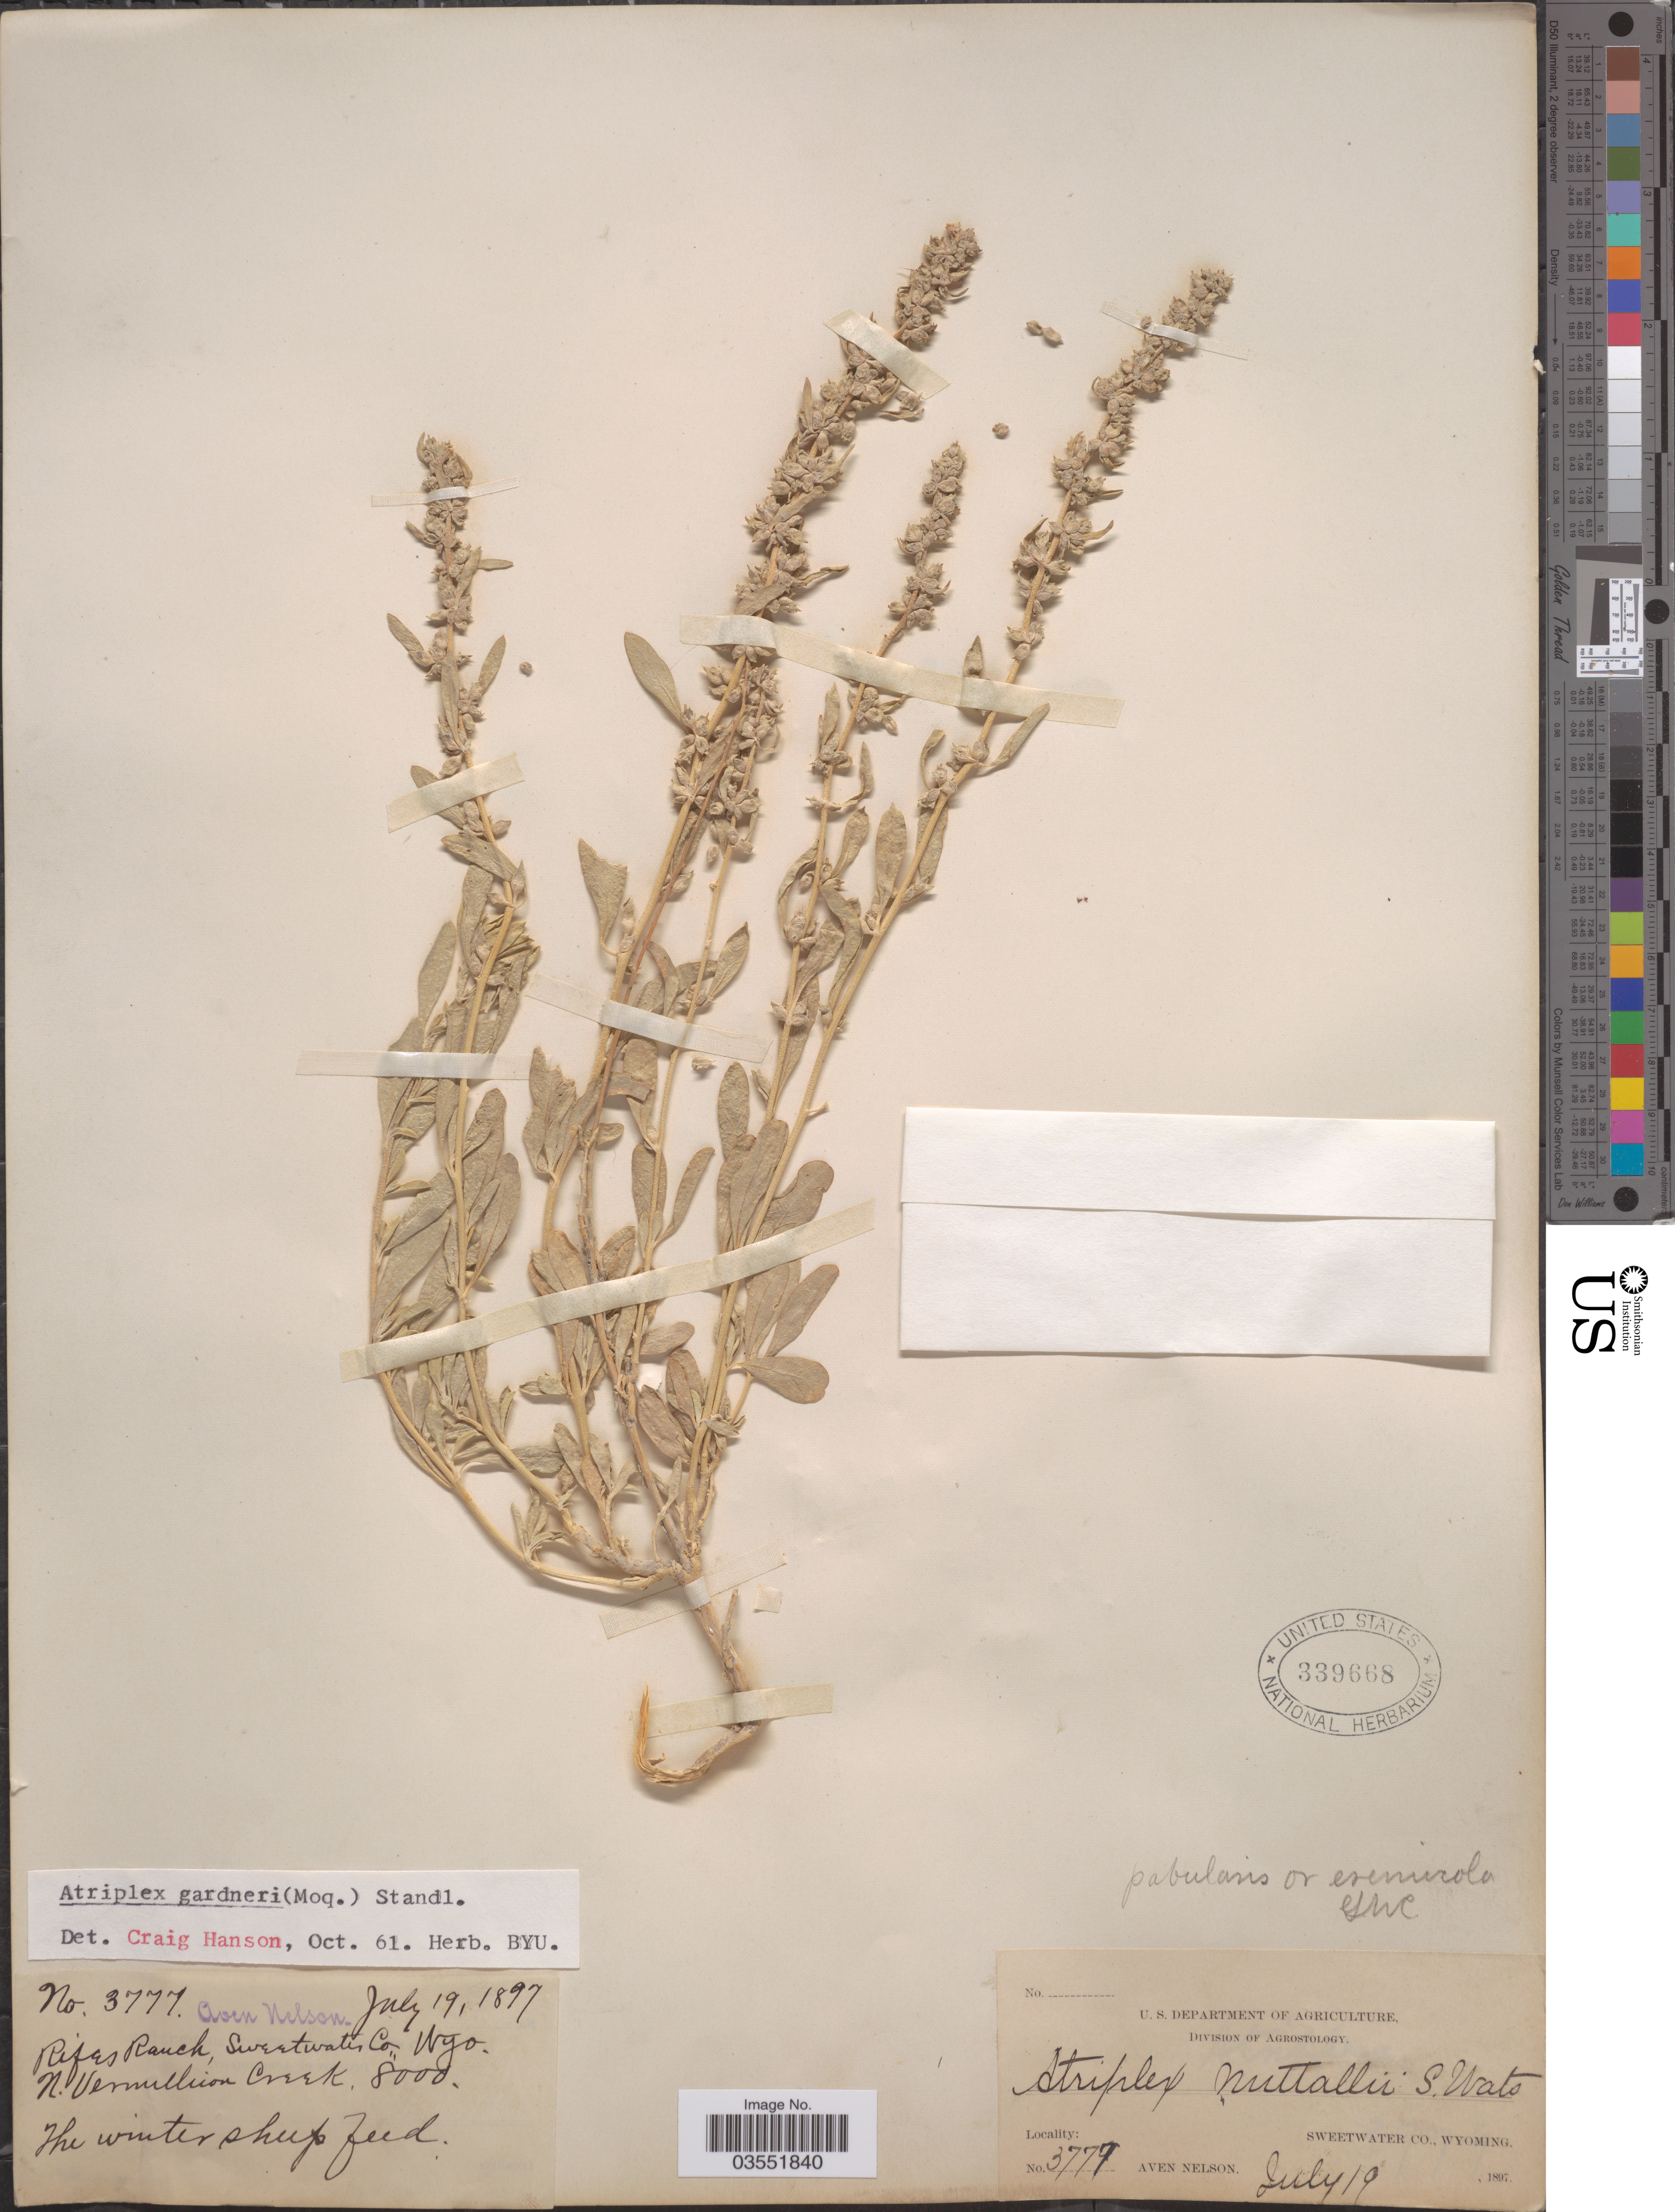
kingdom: Plantae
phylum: Tracheophyta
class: Magnoliopsida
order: Caryophyllales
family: Amaranthaceae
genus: Atriplex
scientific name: Atriplex gardneri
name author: (Moq.) D. Dietr.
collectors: A. Nelson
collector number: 3777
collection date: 1897-07-19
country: United States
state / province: Wyoming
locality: Rifes Ranch, Sweetwater Co. N. Vermillion Creek.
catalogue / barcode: US 339668